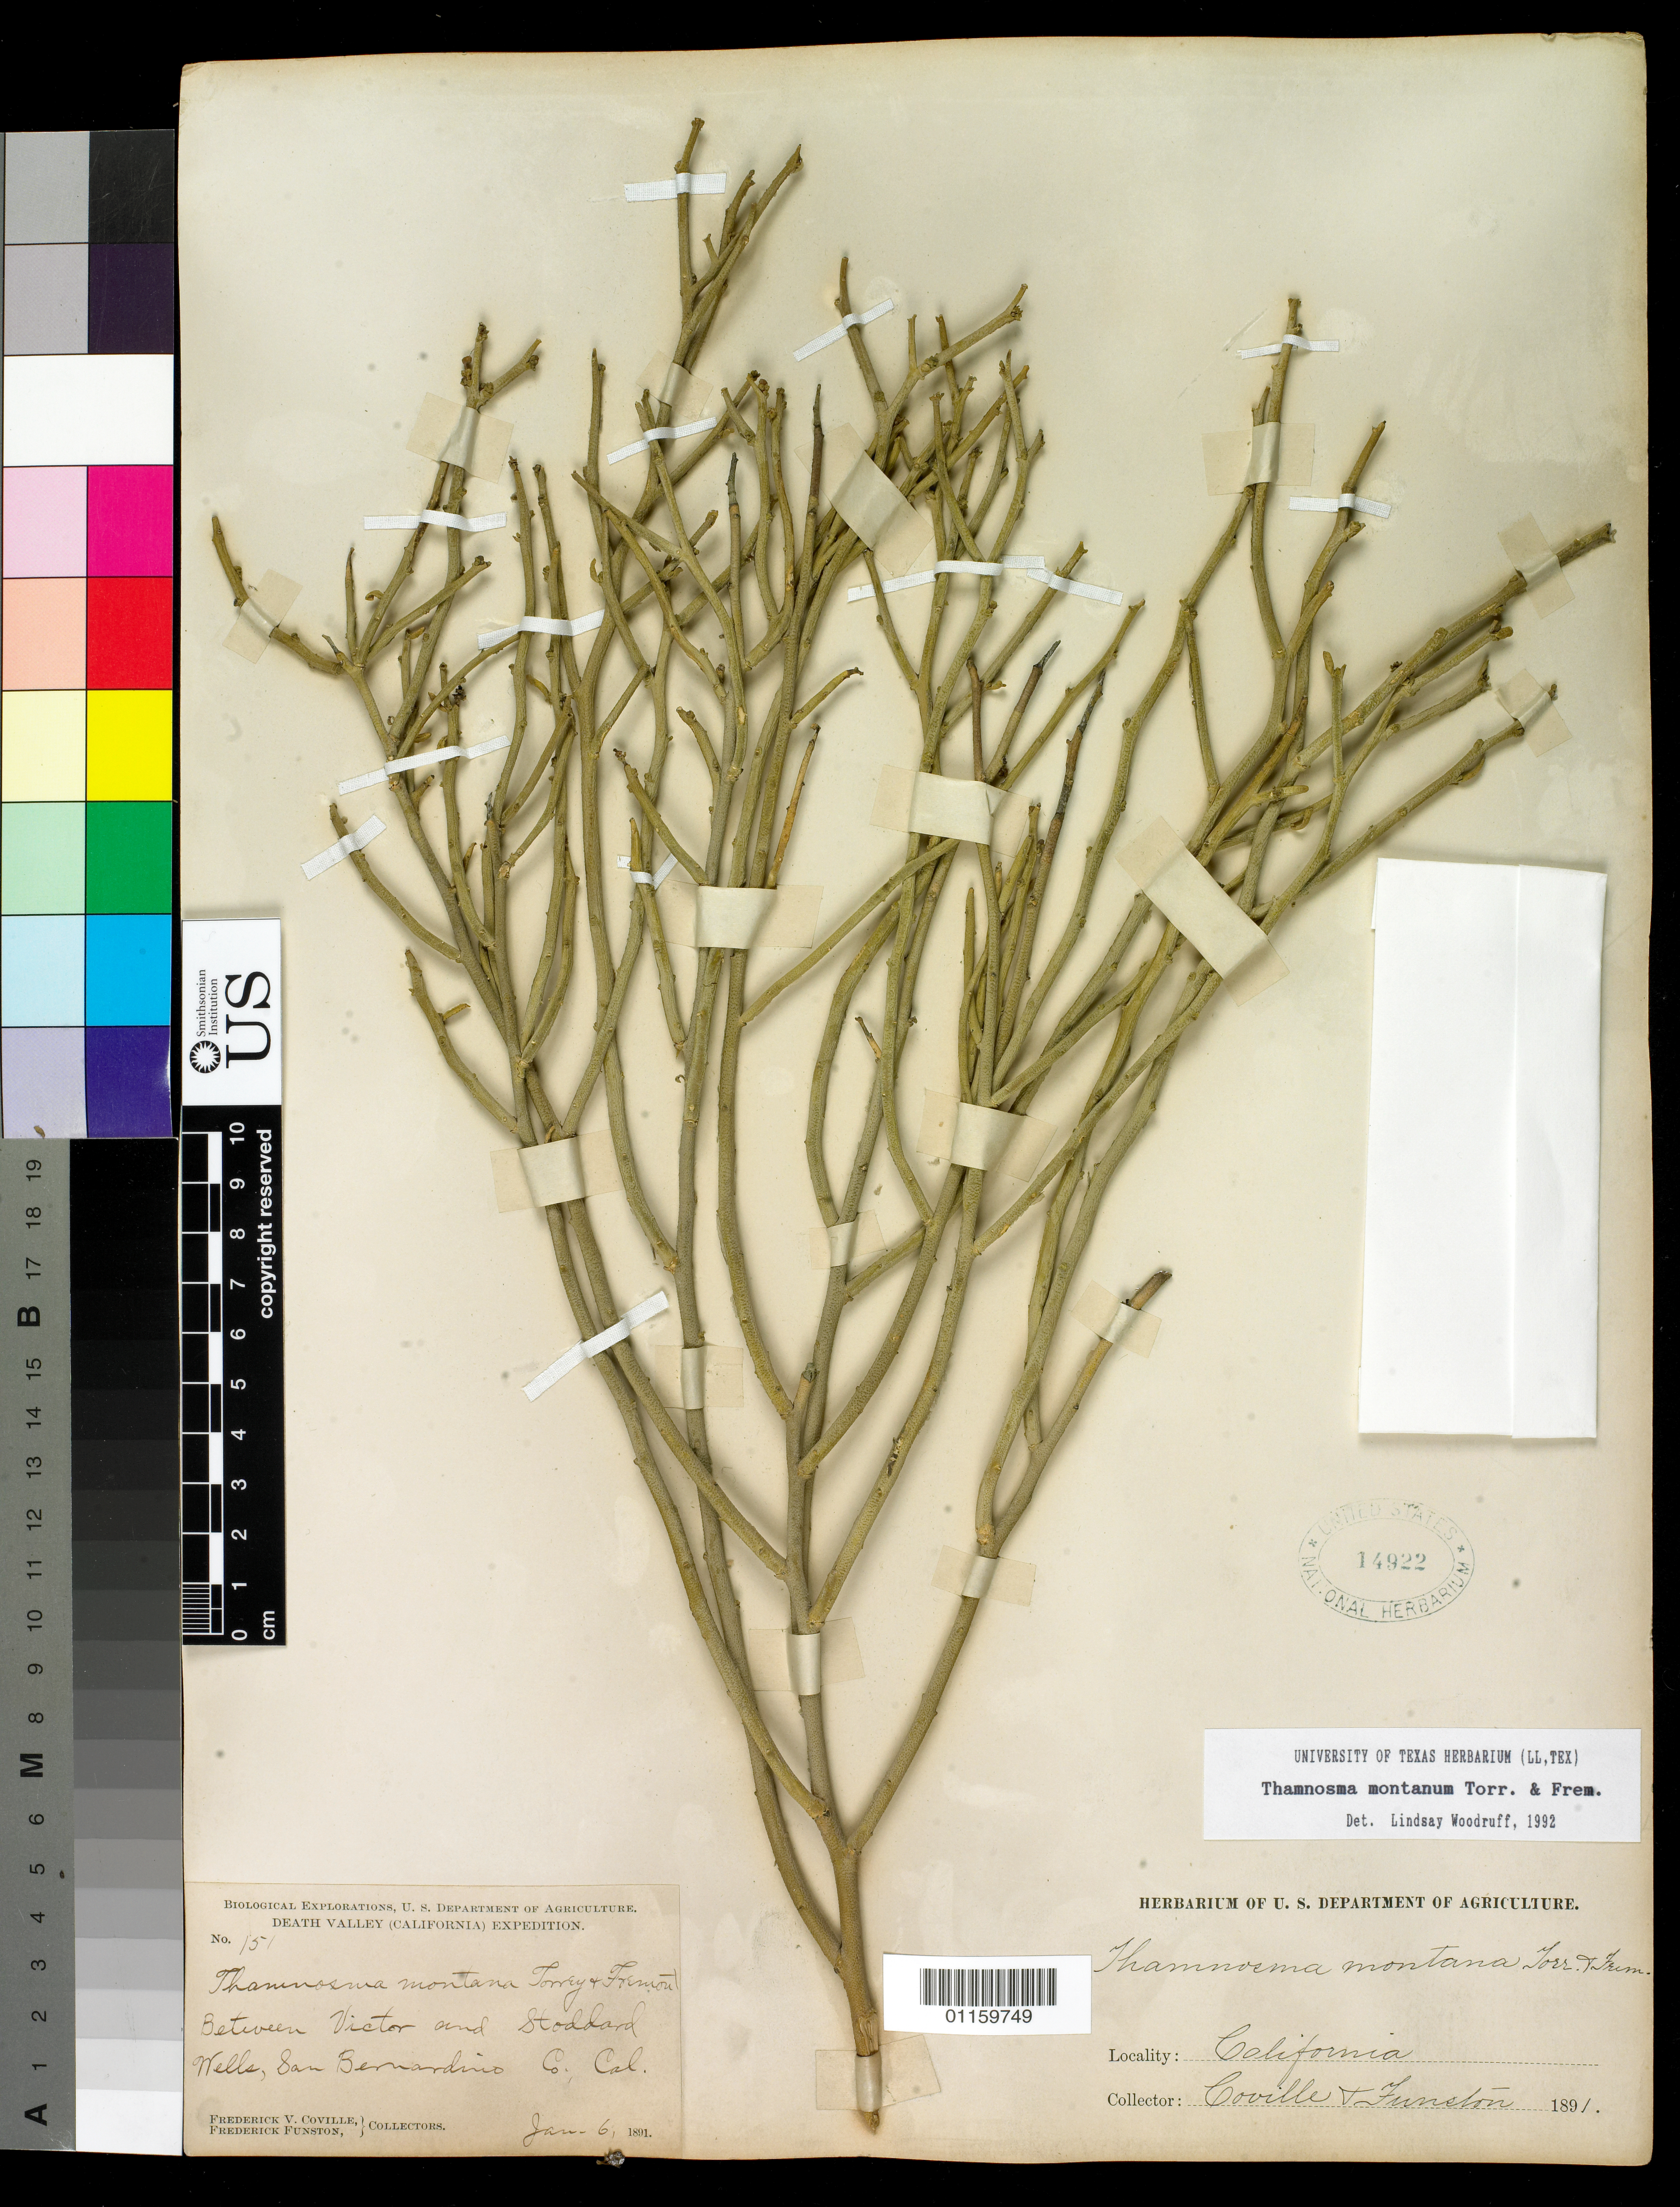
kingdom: Plantae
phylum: Tracheophyta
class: Magnoliopsida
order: Sapindales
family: Rutaceae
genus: Thamnosma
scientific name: Thamnosma montana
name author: Torr. & Frém.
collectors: F. V. Coville & F. Funston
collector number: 151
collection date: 1891-06-06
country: United States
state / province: California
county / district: San Bernardino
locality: Between Victor and Stoddard Wells.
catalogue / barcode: US 14922